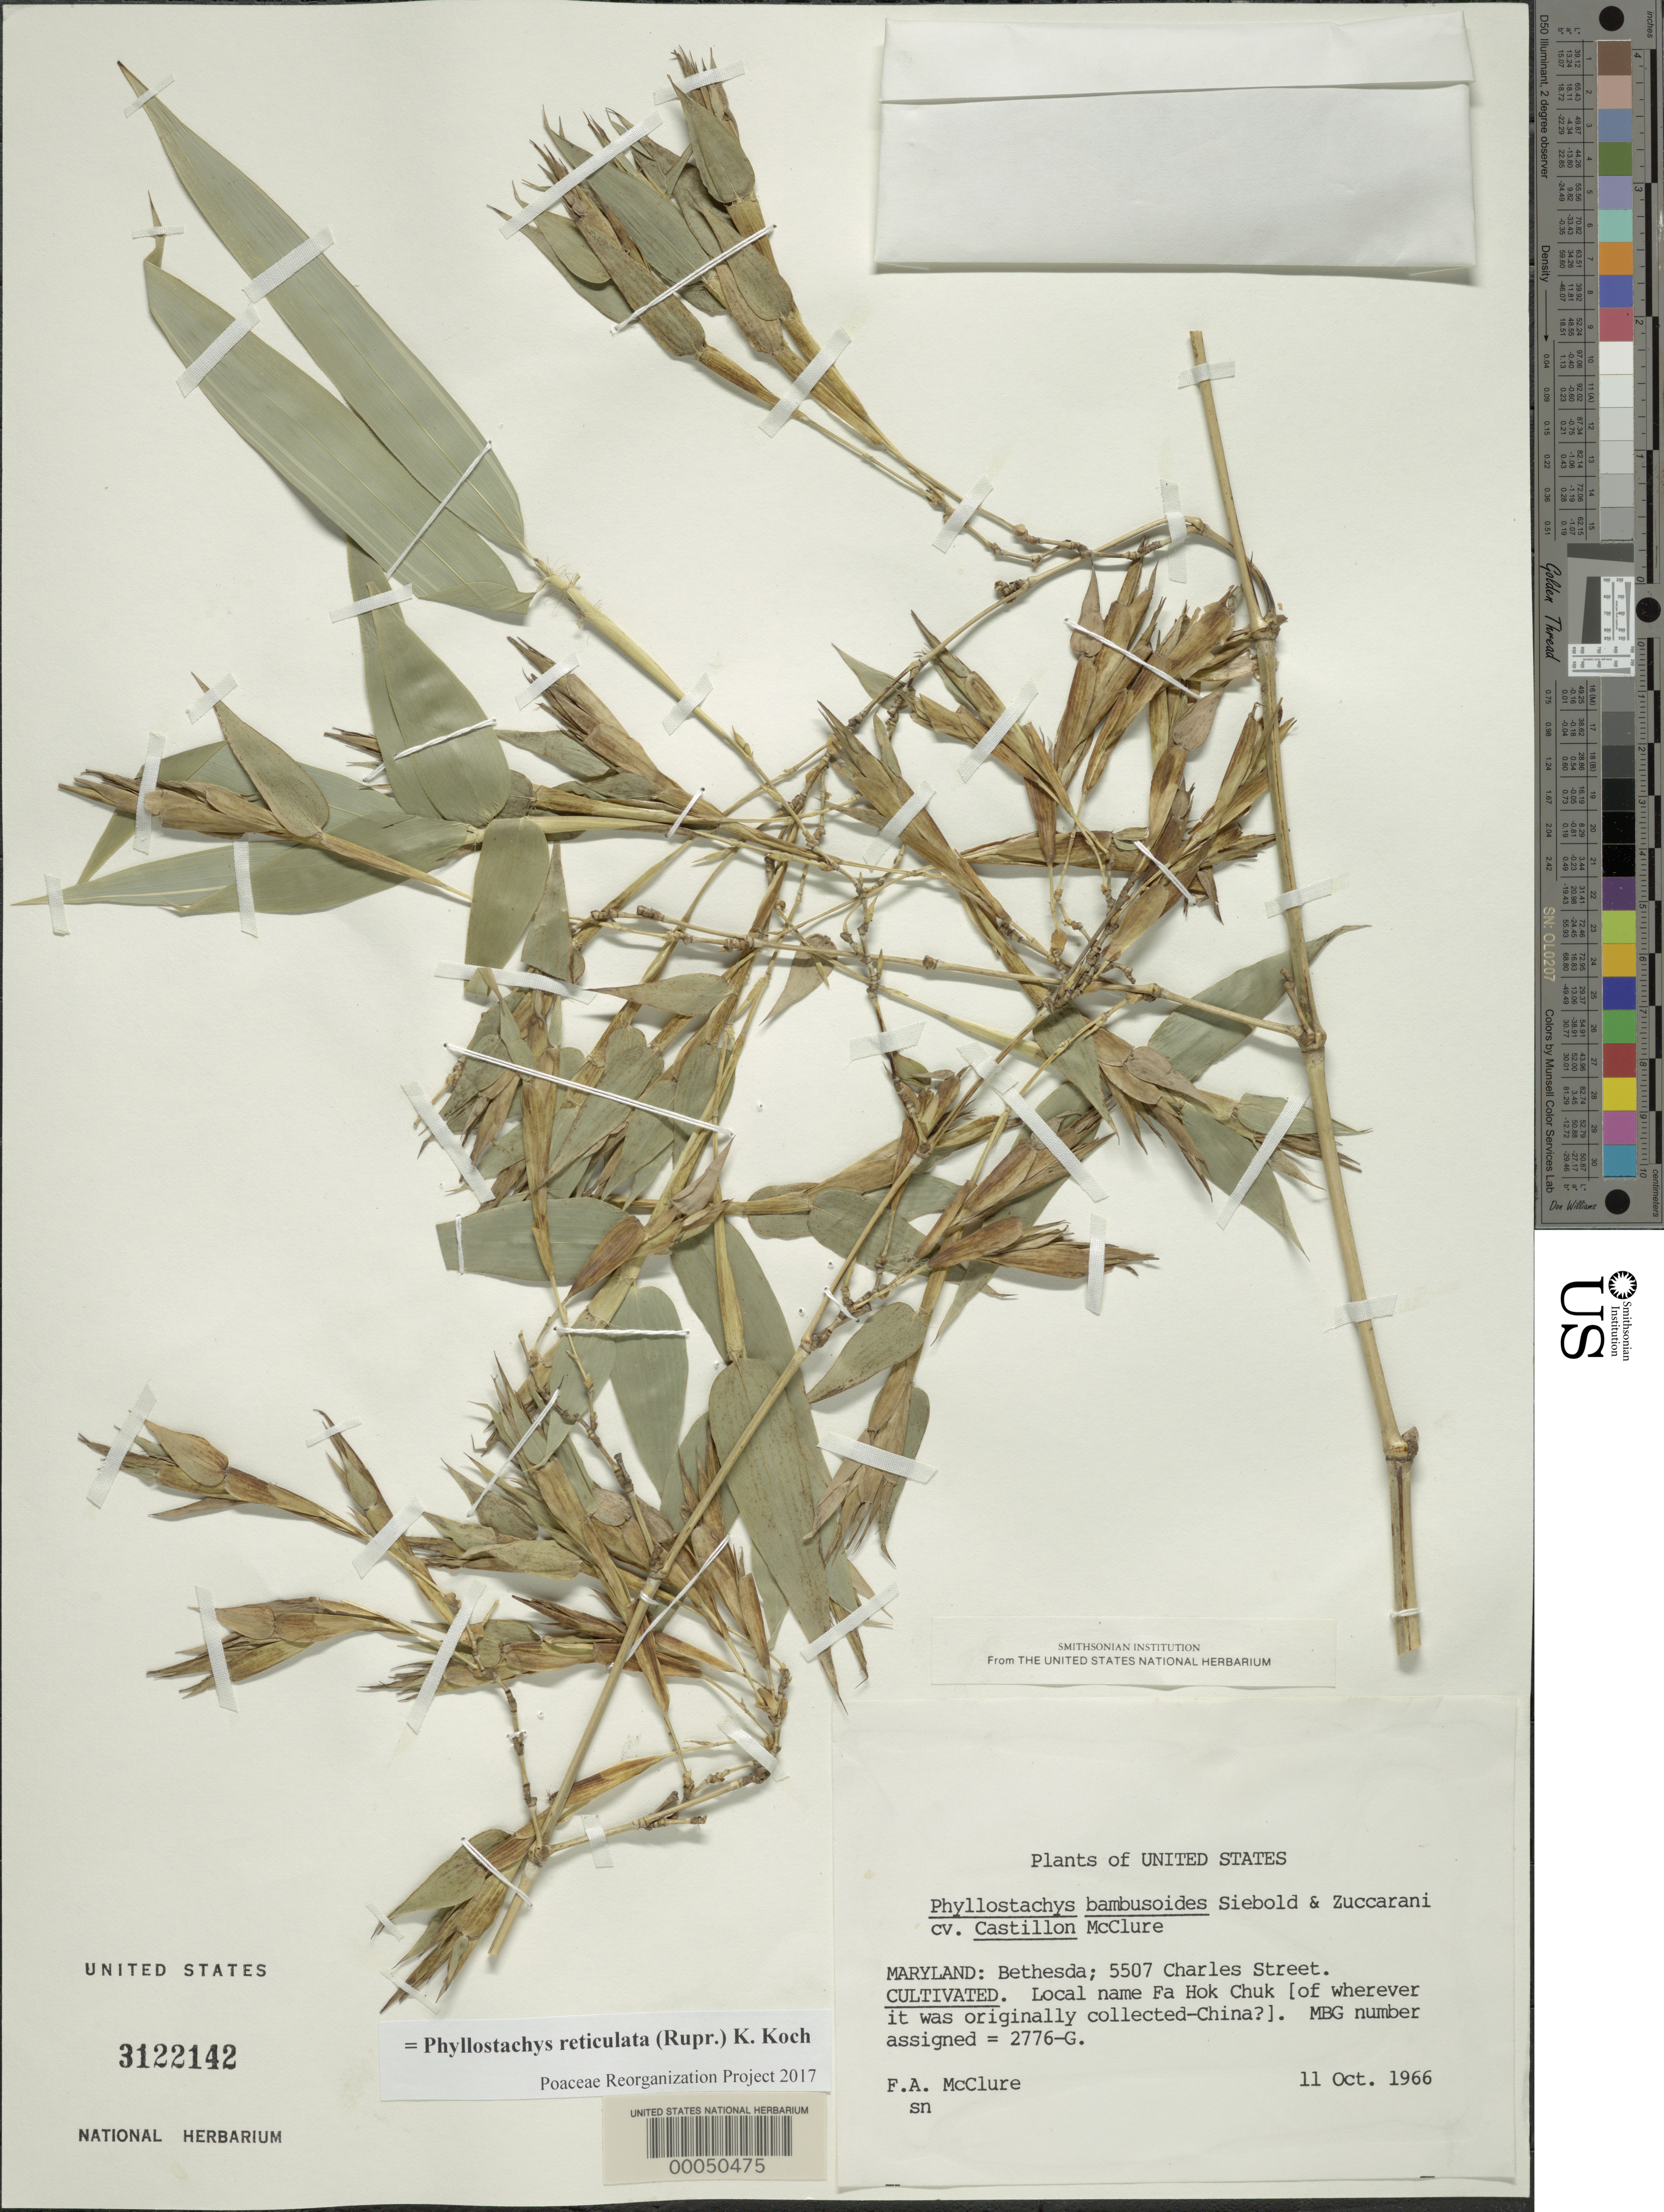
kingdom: Plantae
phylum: Tracheophyta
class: Liliopsida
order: Poales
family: Poaceae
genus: Phyllostachys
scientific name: Phyllostachys reticulata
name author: (Rupr.) K. Koch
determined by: Poaceae Reorganization Project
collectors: F. A. McClure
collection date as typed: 11 Oct 1966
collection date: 1966-10-11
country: United States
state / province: Maryland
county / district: Montgomery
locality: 5507 Charles Street, Bethesda (McClure's garden)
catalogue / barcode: US 3122142